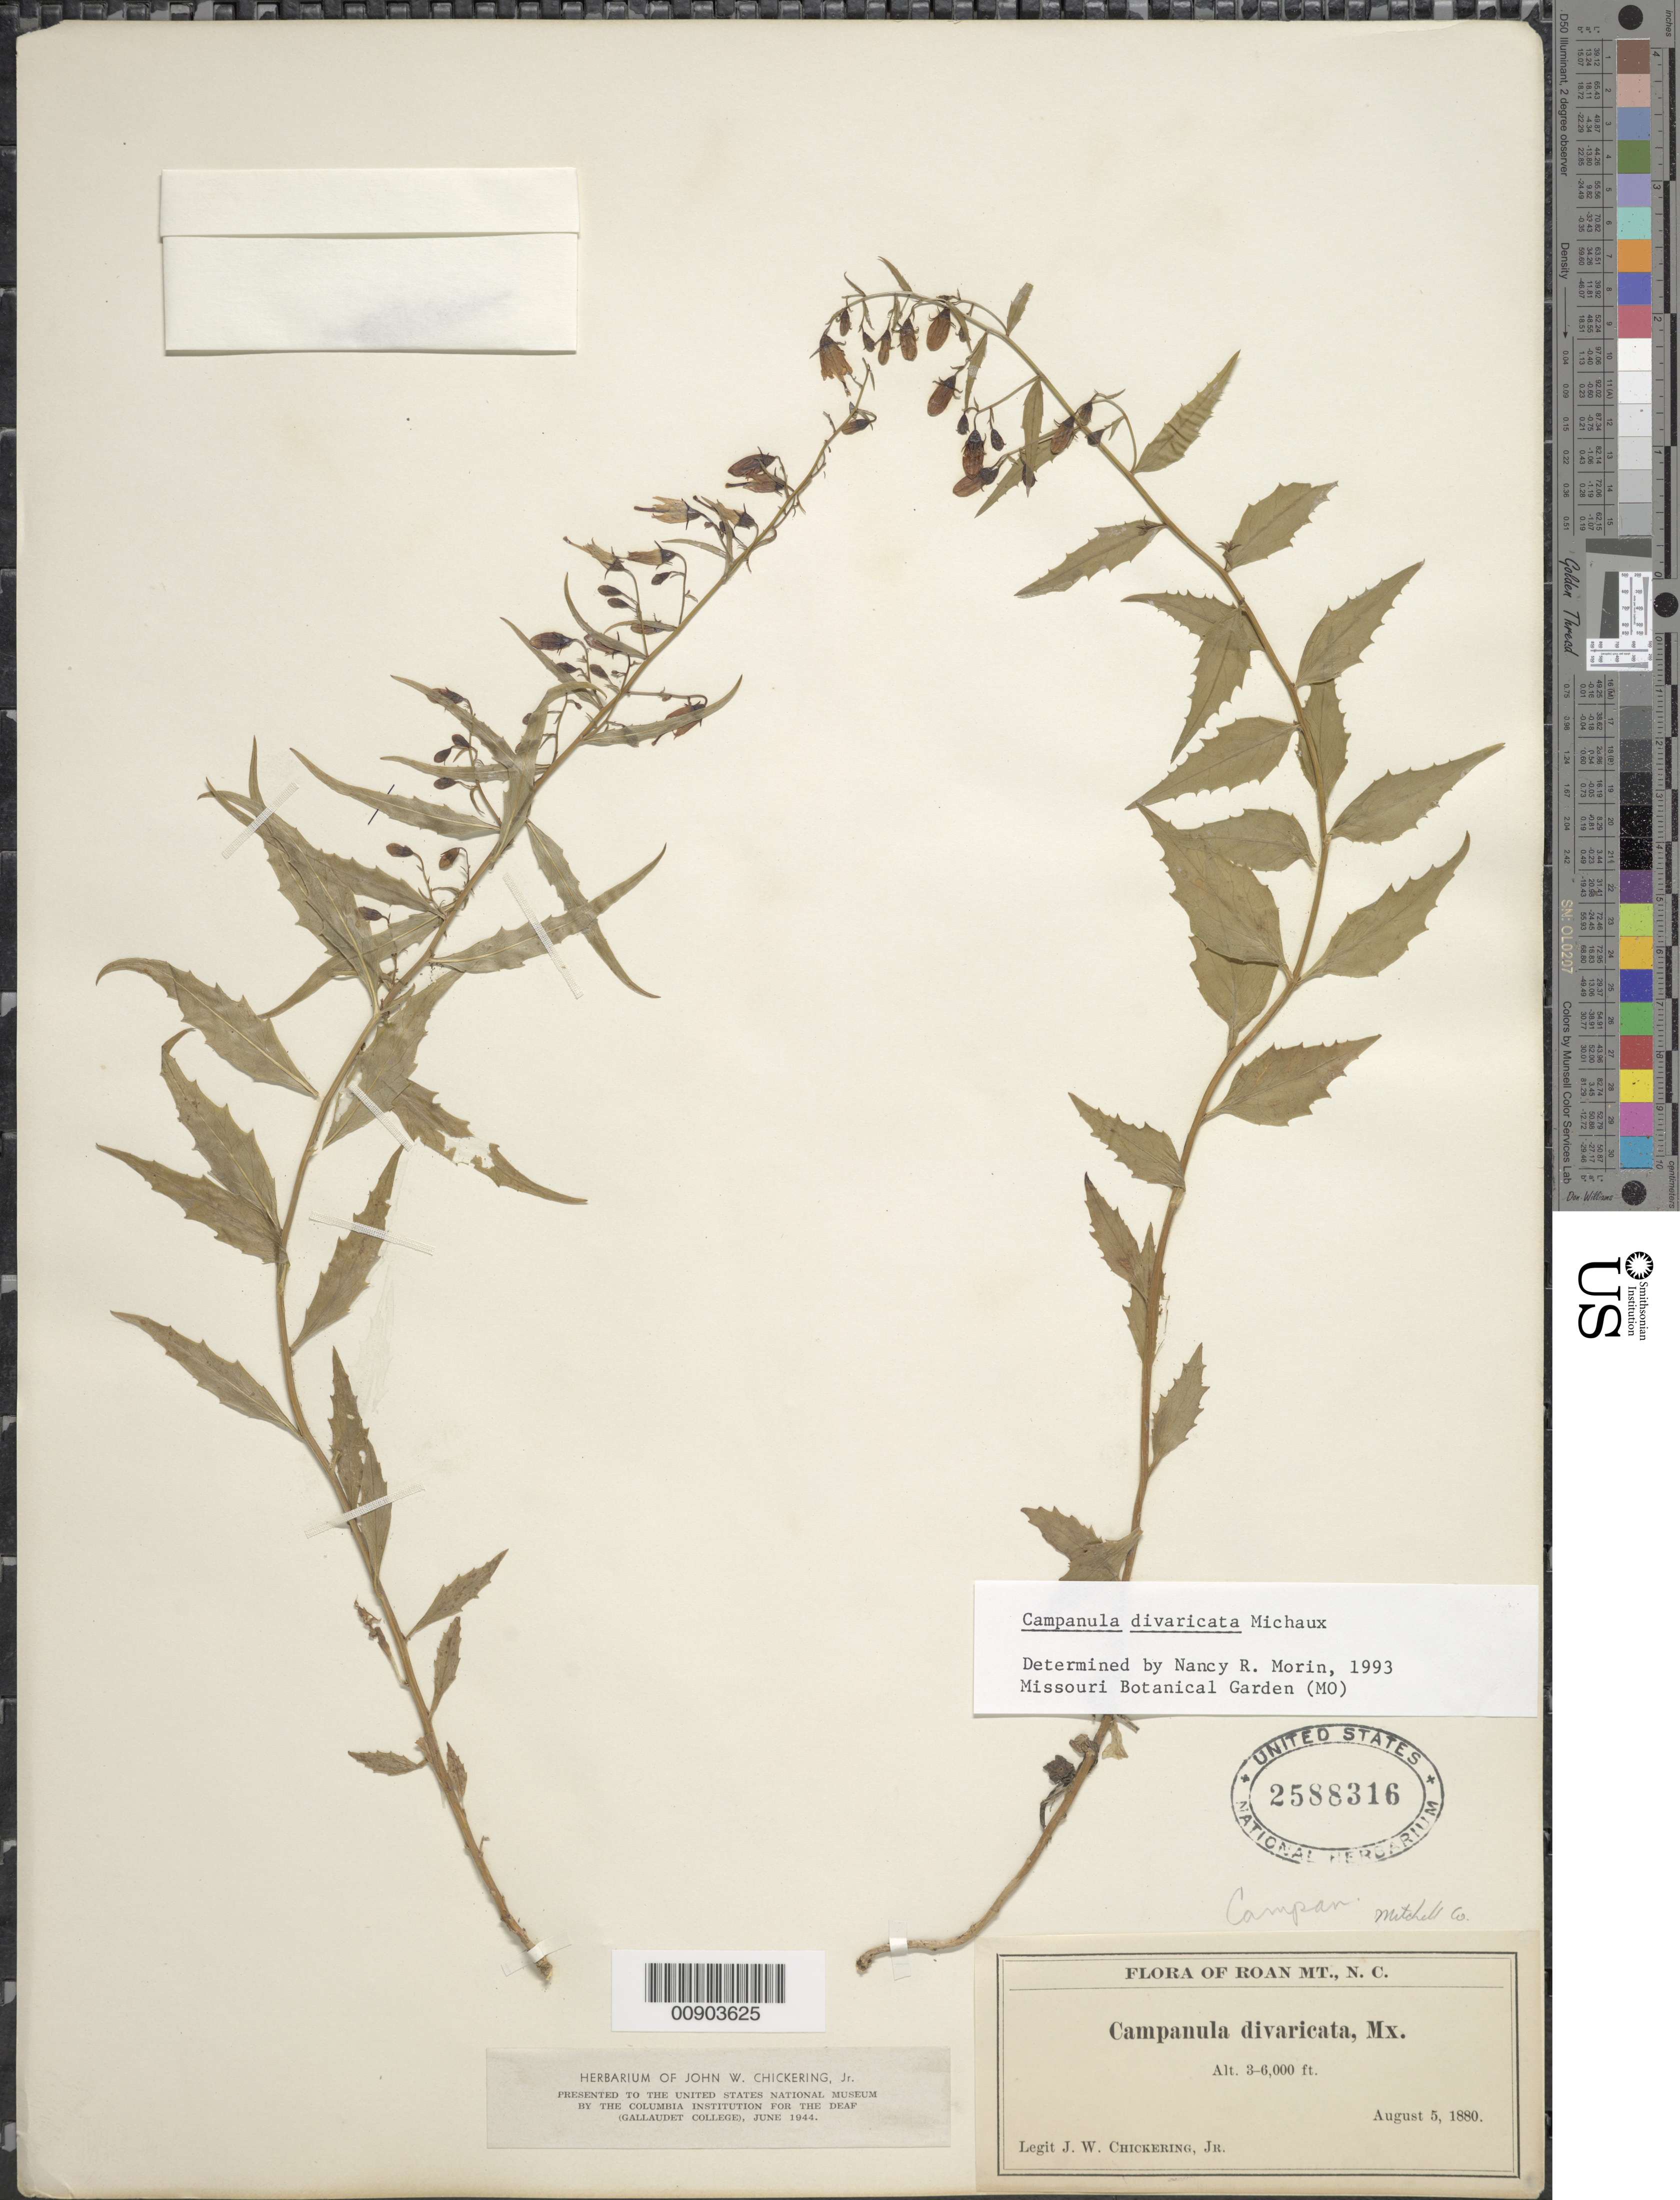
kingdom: Plantae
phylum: Tracheophyta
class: Magnoliopsida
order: Asterales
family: Campanulaceae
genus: Campanula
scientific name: Campanula divaricata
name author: Michx.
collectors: J. Chickering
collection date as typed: August 5, 1880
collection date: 1880-08-05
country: United States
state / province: North Carolina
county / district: Mitchell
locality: Roan Mt.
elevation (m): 914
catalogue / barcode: US 2588316